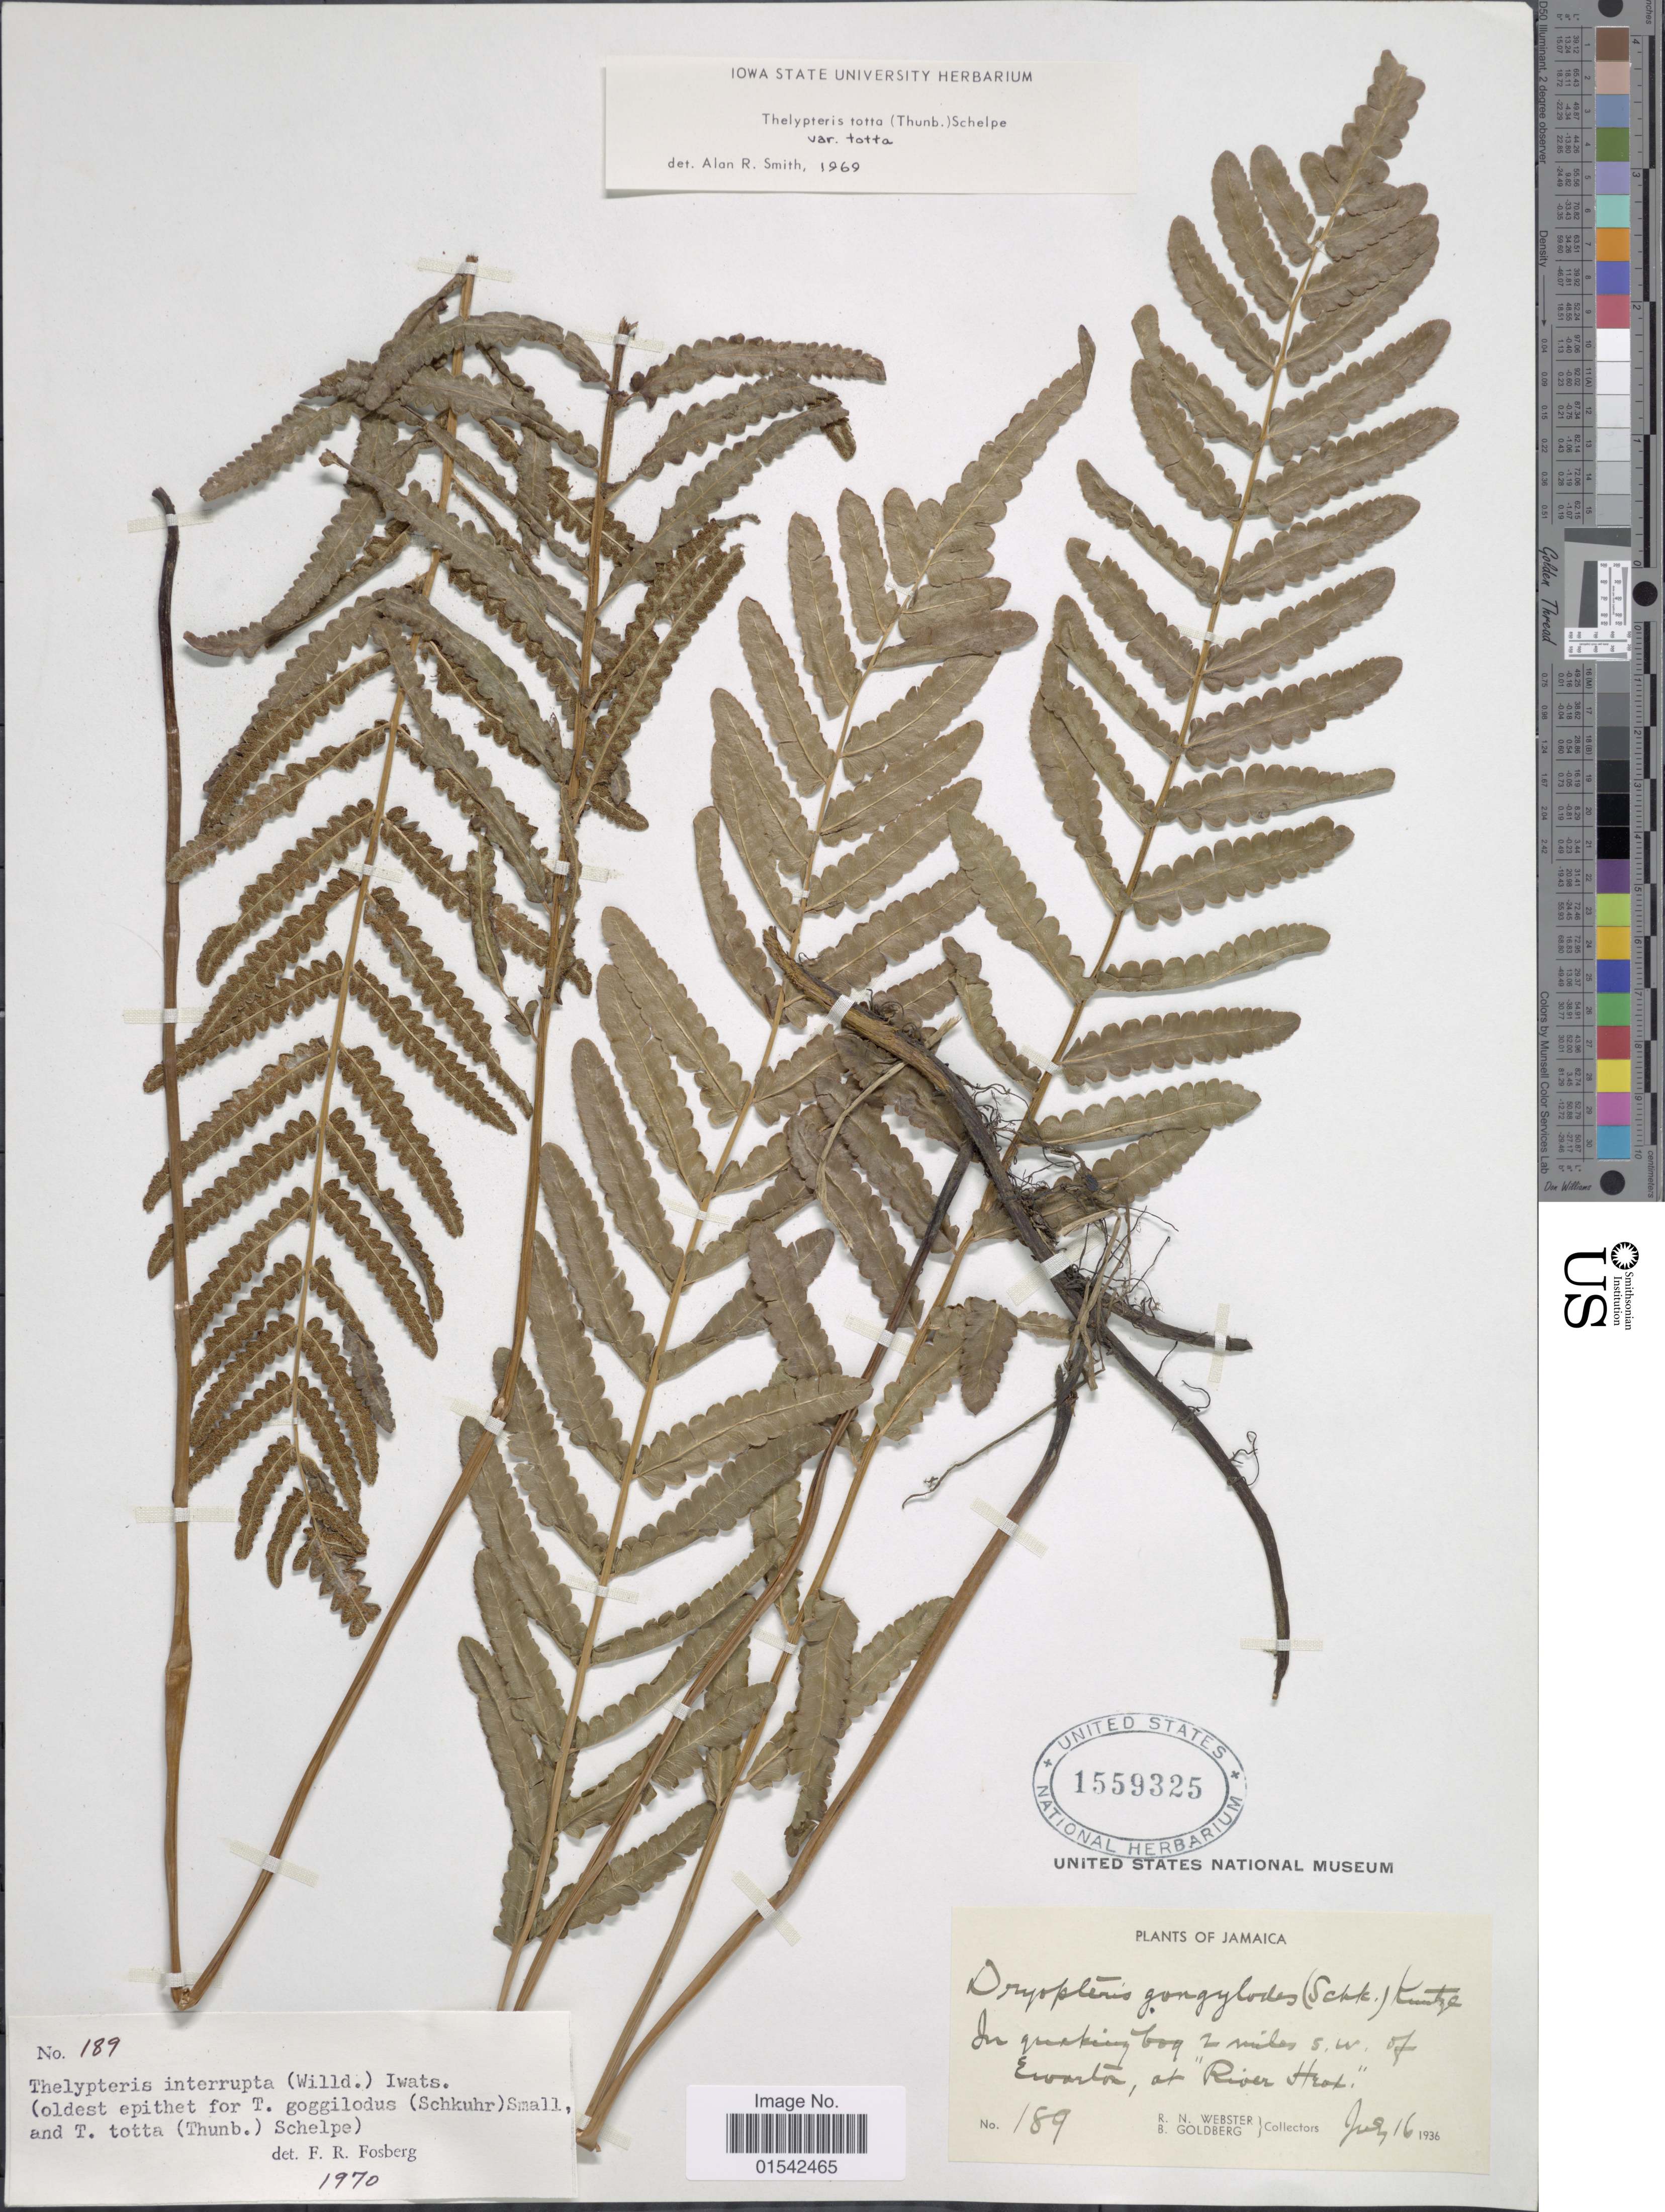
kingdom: Plantae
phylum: Tracheophyta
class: Polypodiopsida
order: Polypodiales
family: Thelypteridaceae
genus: Cyclosorus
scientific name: Cyclosorus interruptus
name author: (Willd.) H. Itô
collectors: R. N. Webster & B. Goldberg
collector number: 189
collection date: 1936-07-16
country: Jamaica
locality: In quaking bog 2 miles s.w. of Ewarton, at "River Heat"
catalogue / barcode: US 1559325